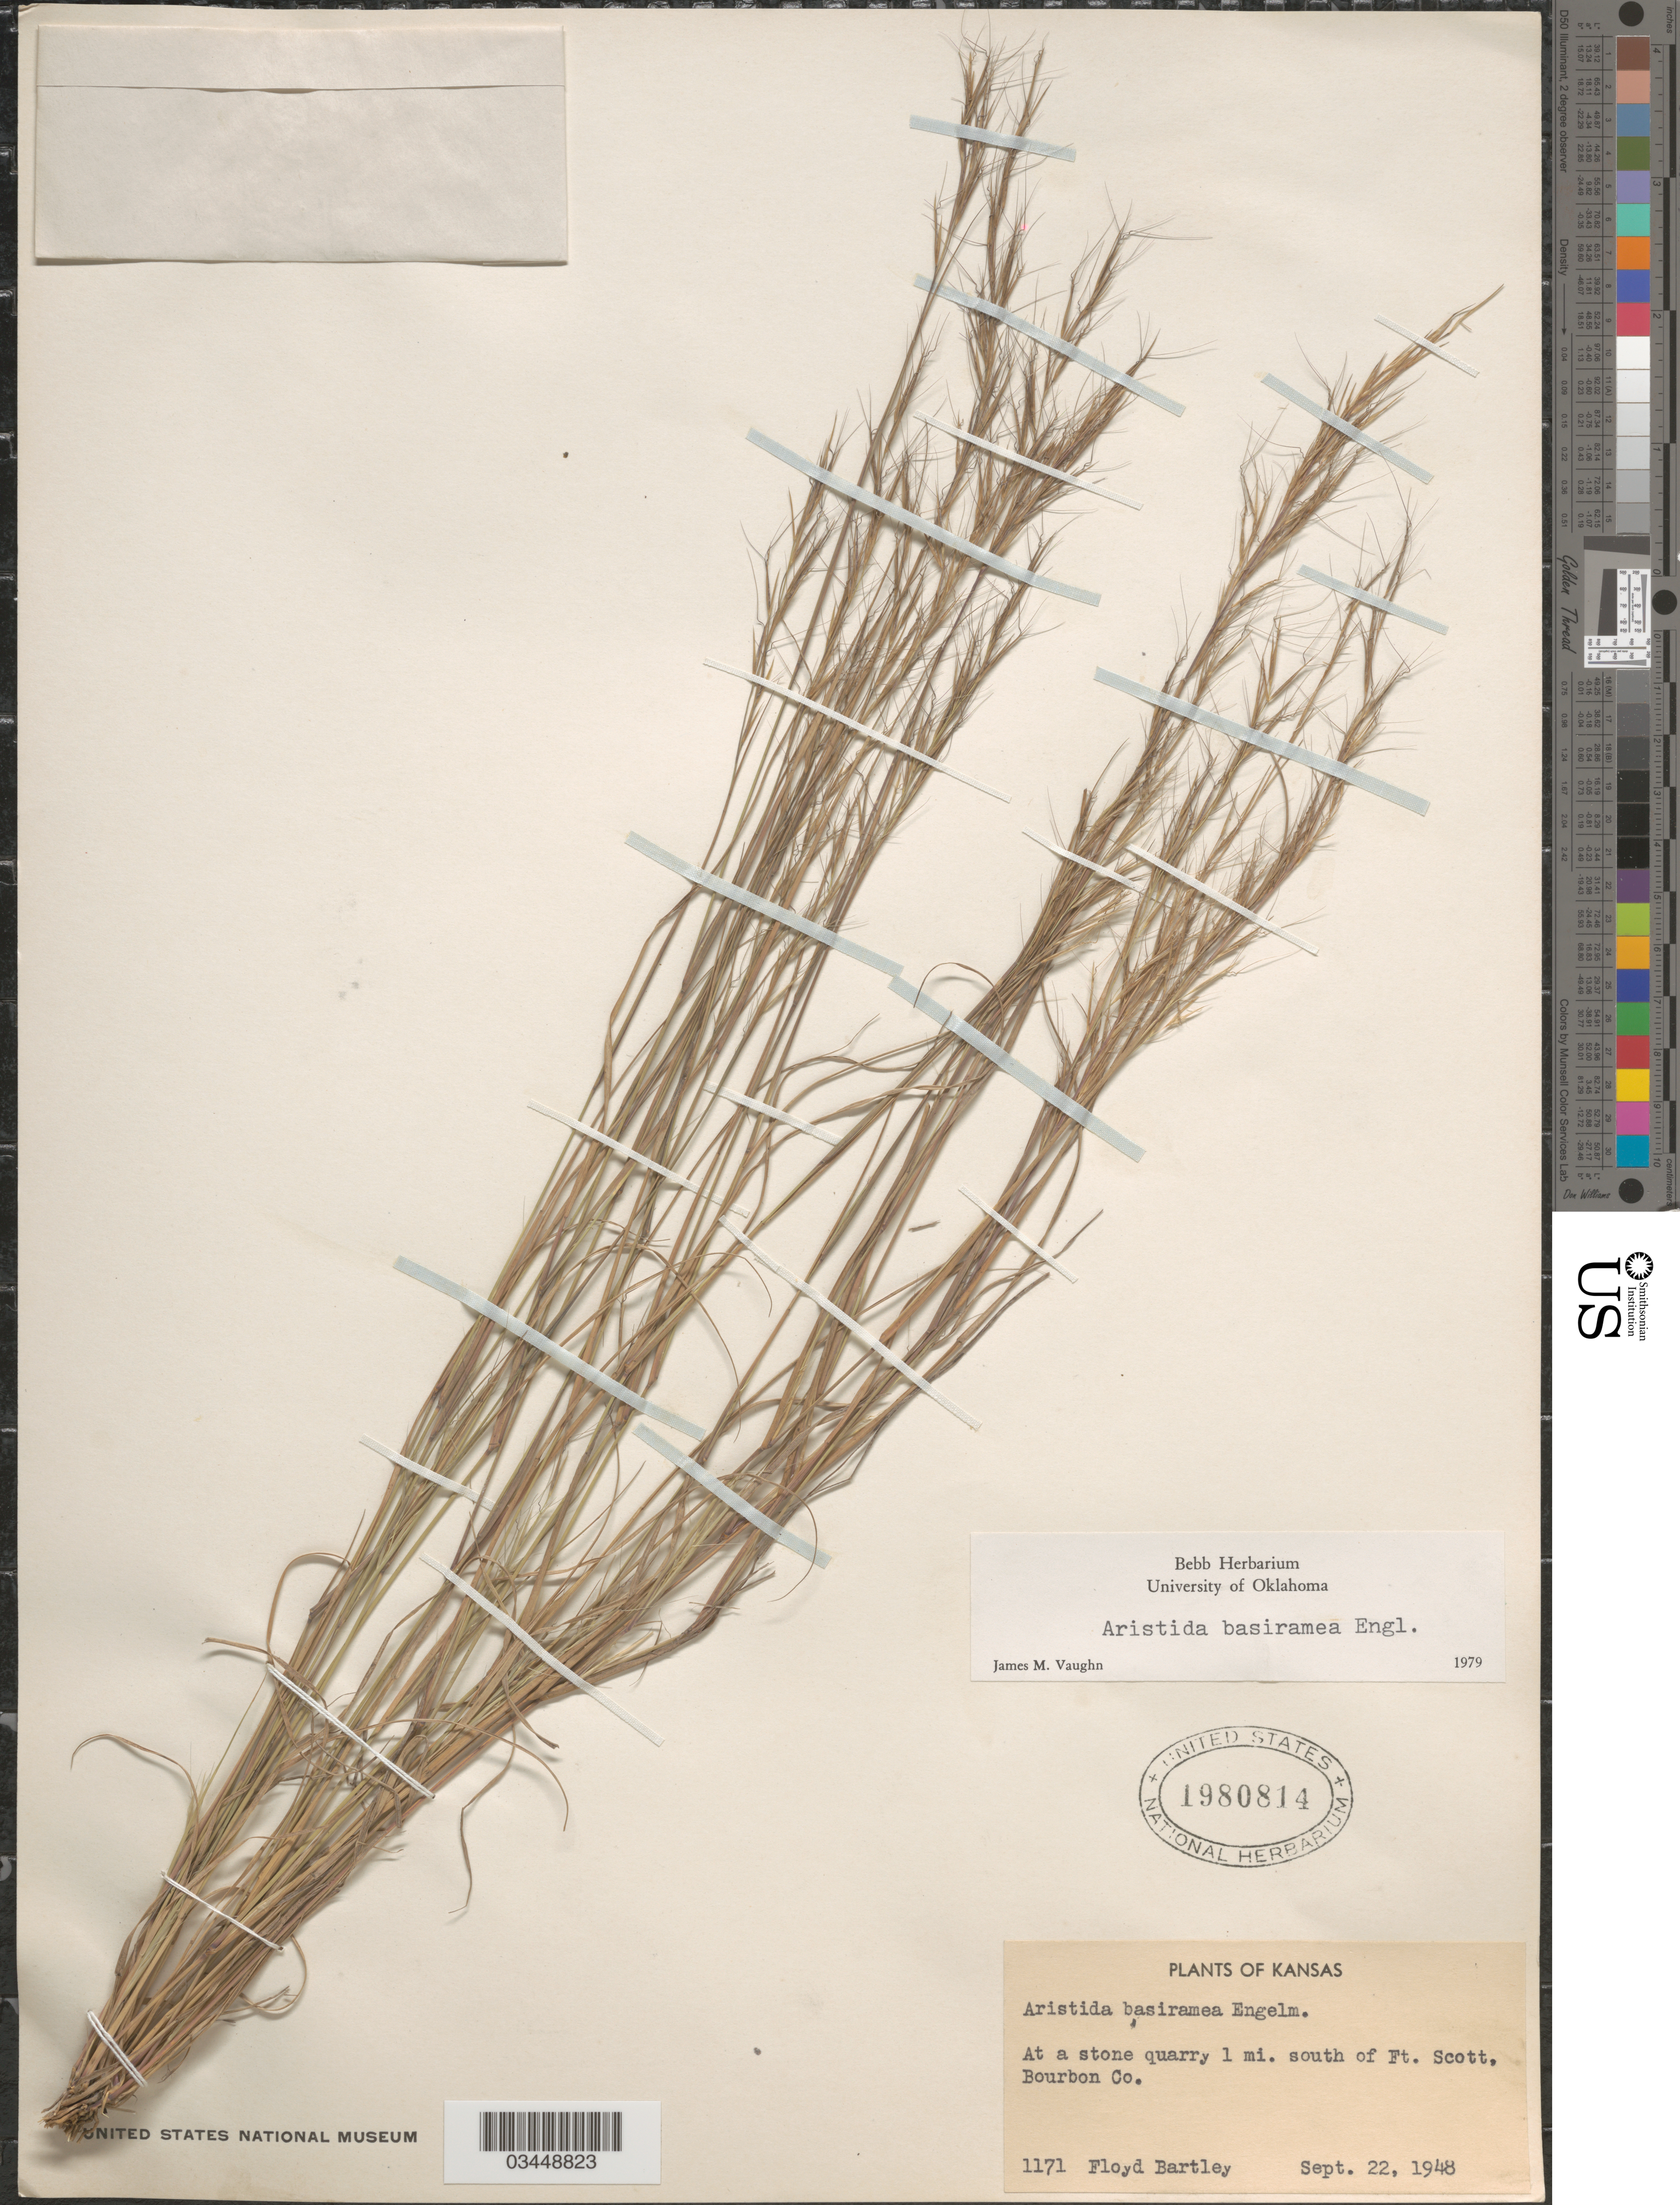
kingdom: Plantae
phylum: Tracheophyta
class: Liliopsida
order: Poales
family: Poaceae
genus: Aristida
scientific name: Aristida basiramea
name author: Engelm. ex Vasey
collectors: F. Bartley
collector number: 1171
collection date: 1948-09-22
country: United States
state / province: Kansas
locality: At a stone quarry 1 mi. south of Ft. Scott, Bourbon Co.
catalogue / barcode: US 1980814